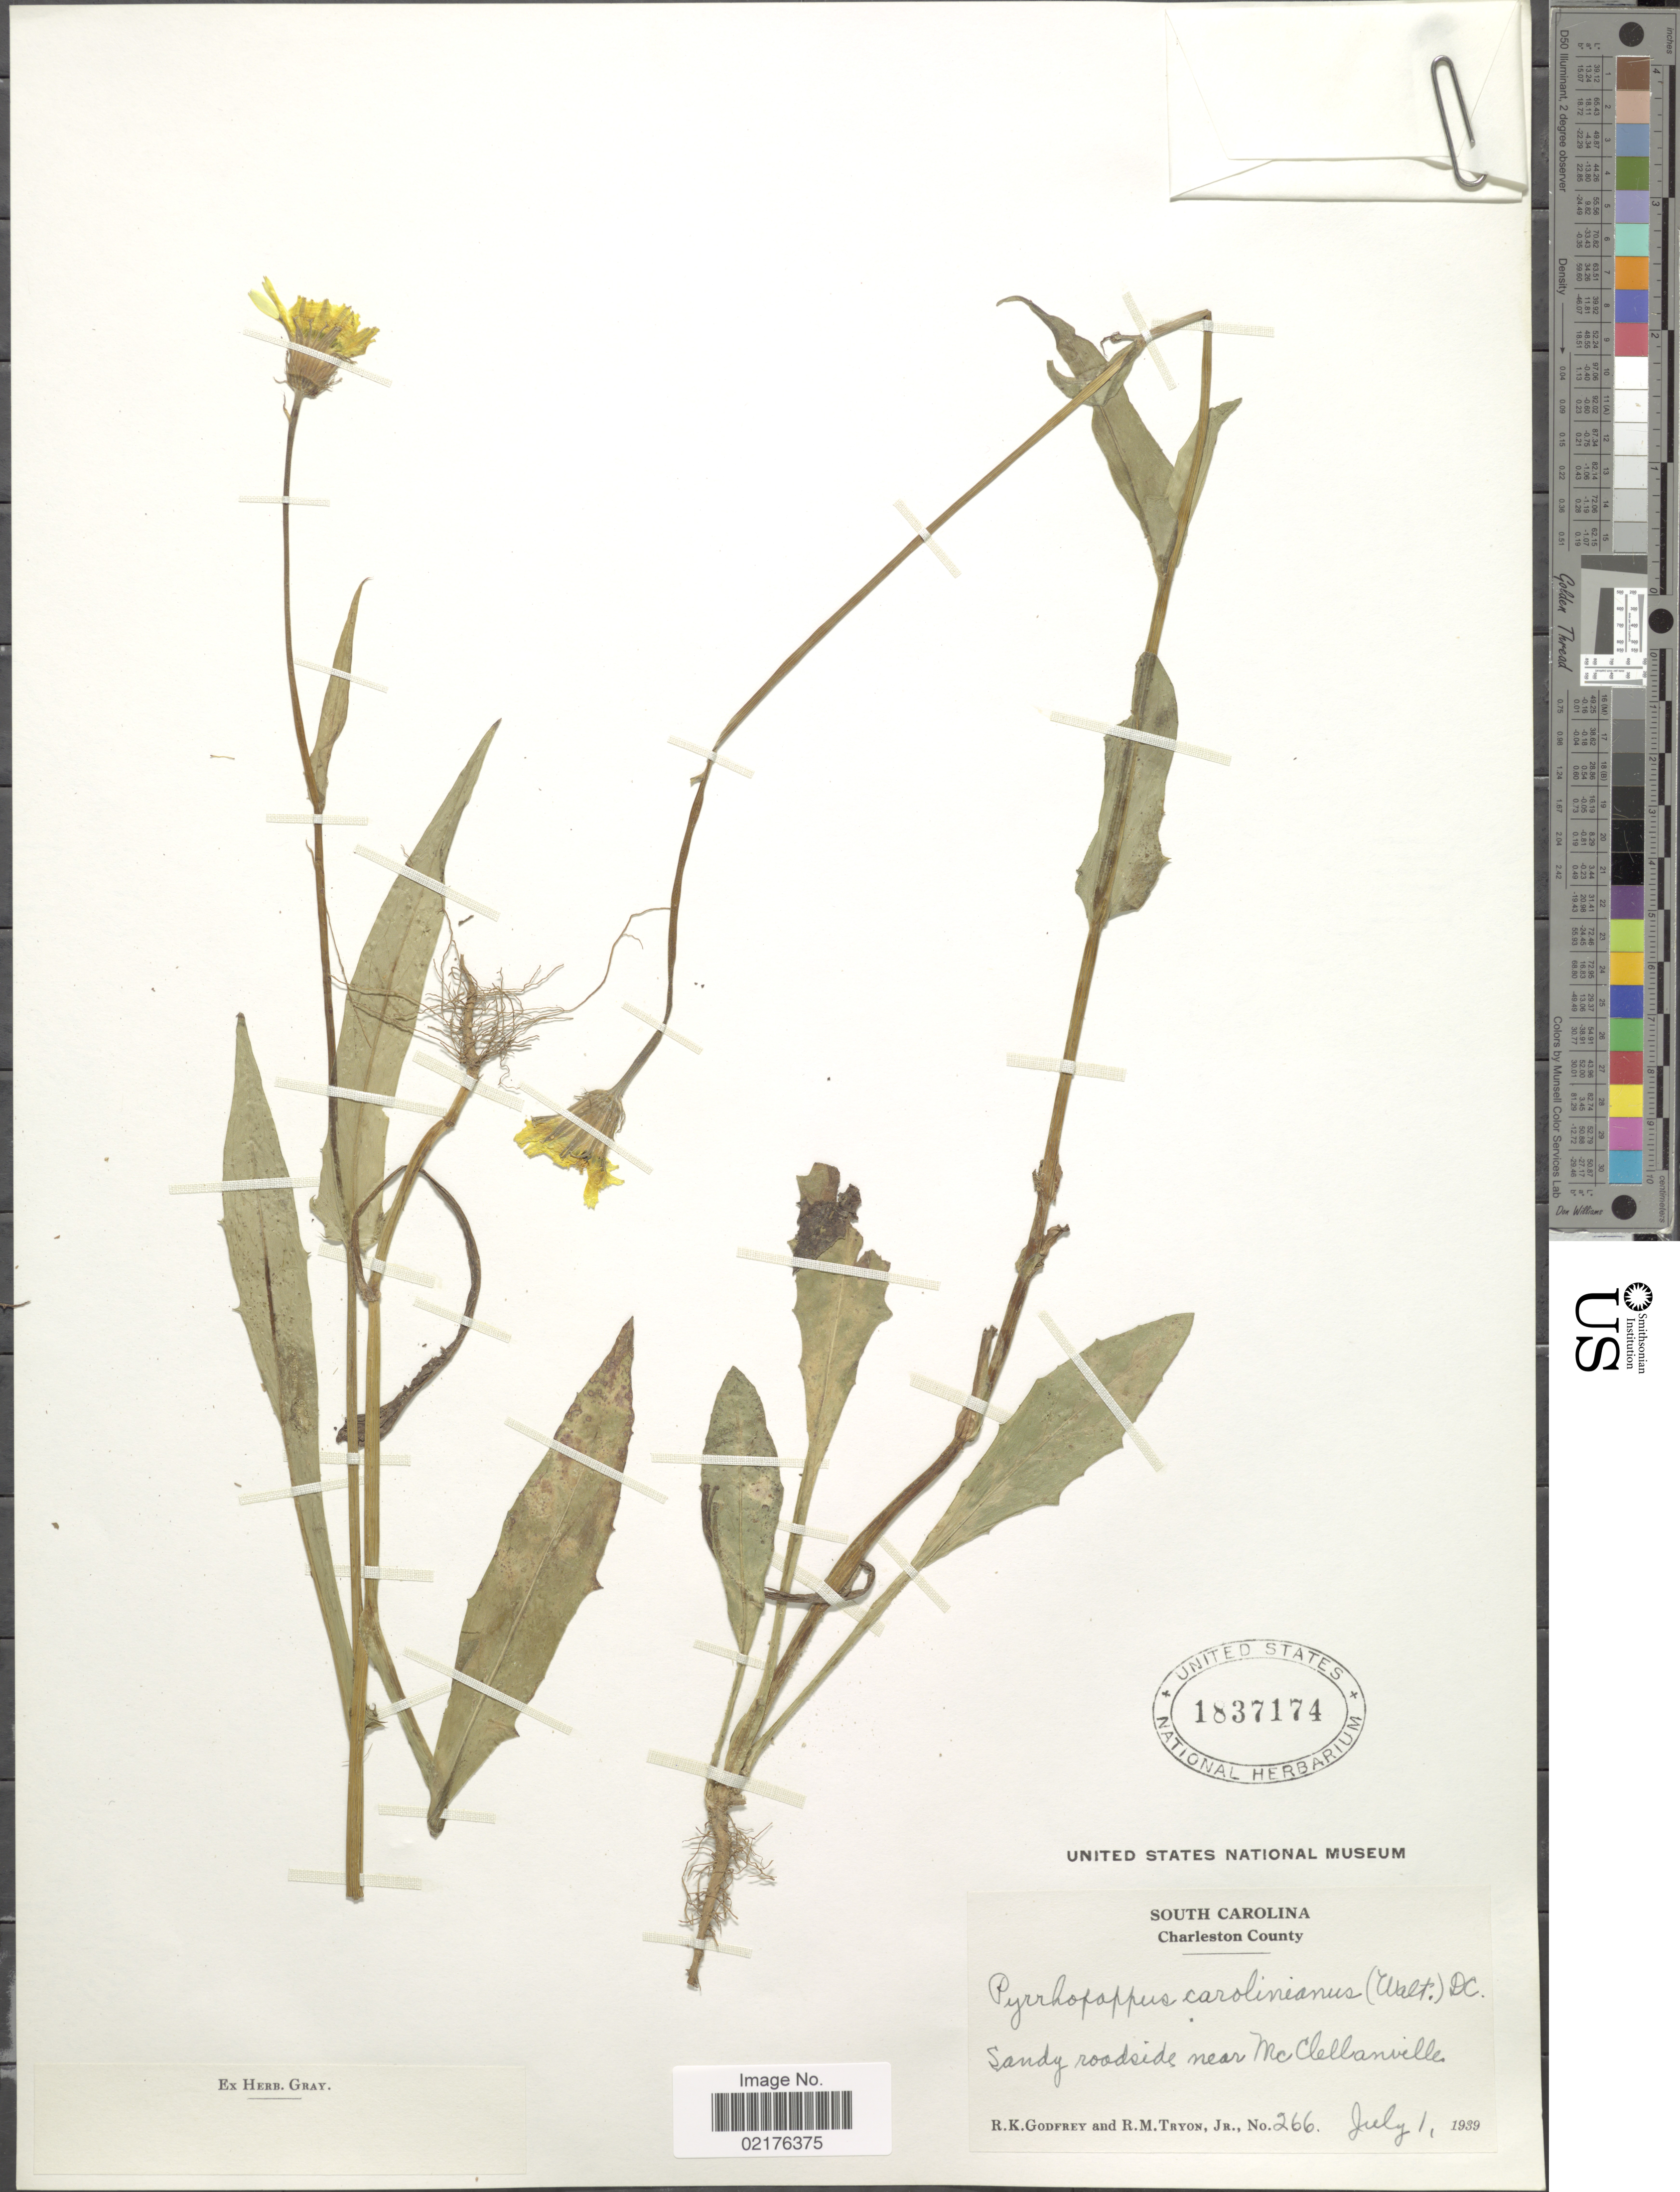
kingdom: Plantae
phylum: Tracheophyta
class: Magnoliopsida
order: Asterales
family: Asteraceae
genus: Pyrrhopappus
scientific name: Pyrrhopappus carolinianus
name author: (Walter) DC.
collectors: R. K. Godfrey & R. M. Tryon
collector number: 266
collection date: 1939-07-01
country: United States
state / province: South Carolina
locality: Charleston County, Sandy roadside near McClellanville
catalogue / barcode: US 1837174